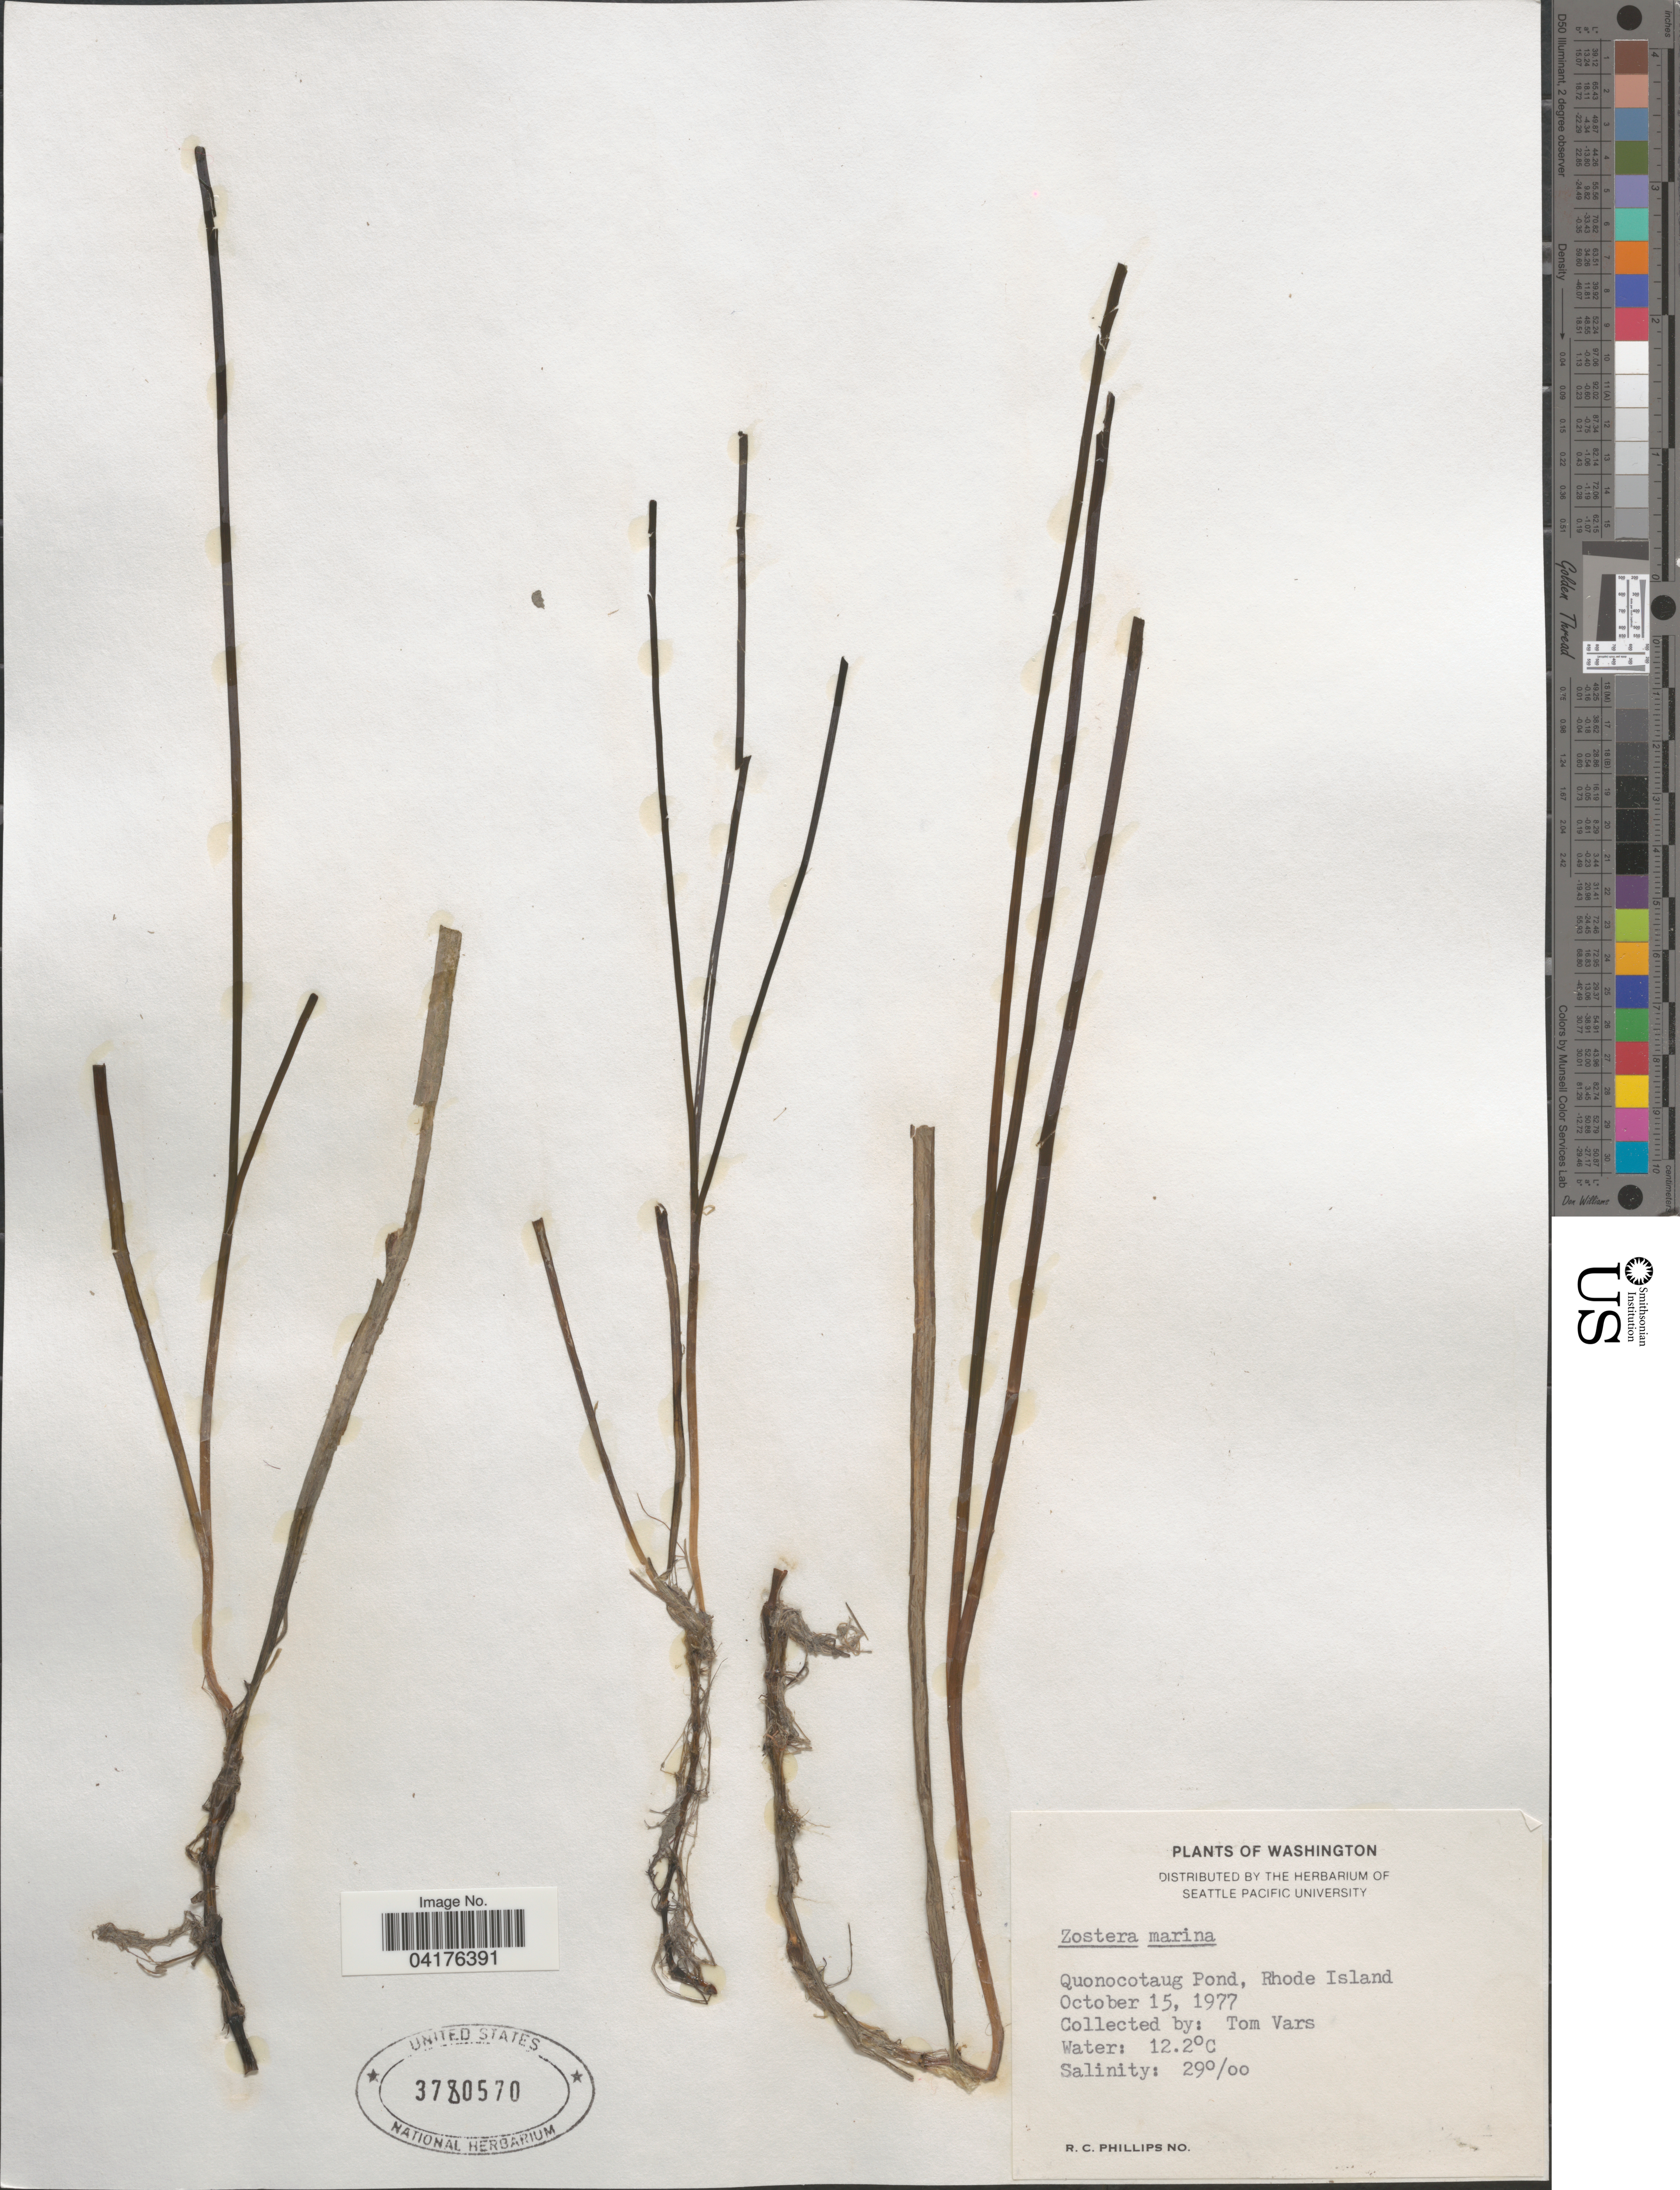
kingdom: Plantae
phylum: Tracheophyta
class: Liliopsida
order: Alismatales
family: Zosteraceae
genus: Zostera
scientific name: Zostera marina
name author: L.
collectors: T. Vars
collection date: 1977-10-15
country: United States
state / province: Rhode Island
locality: Quonocotaug Pond.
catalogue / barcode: US 3780570